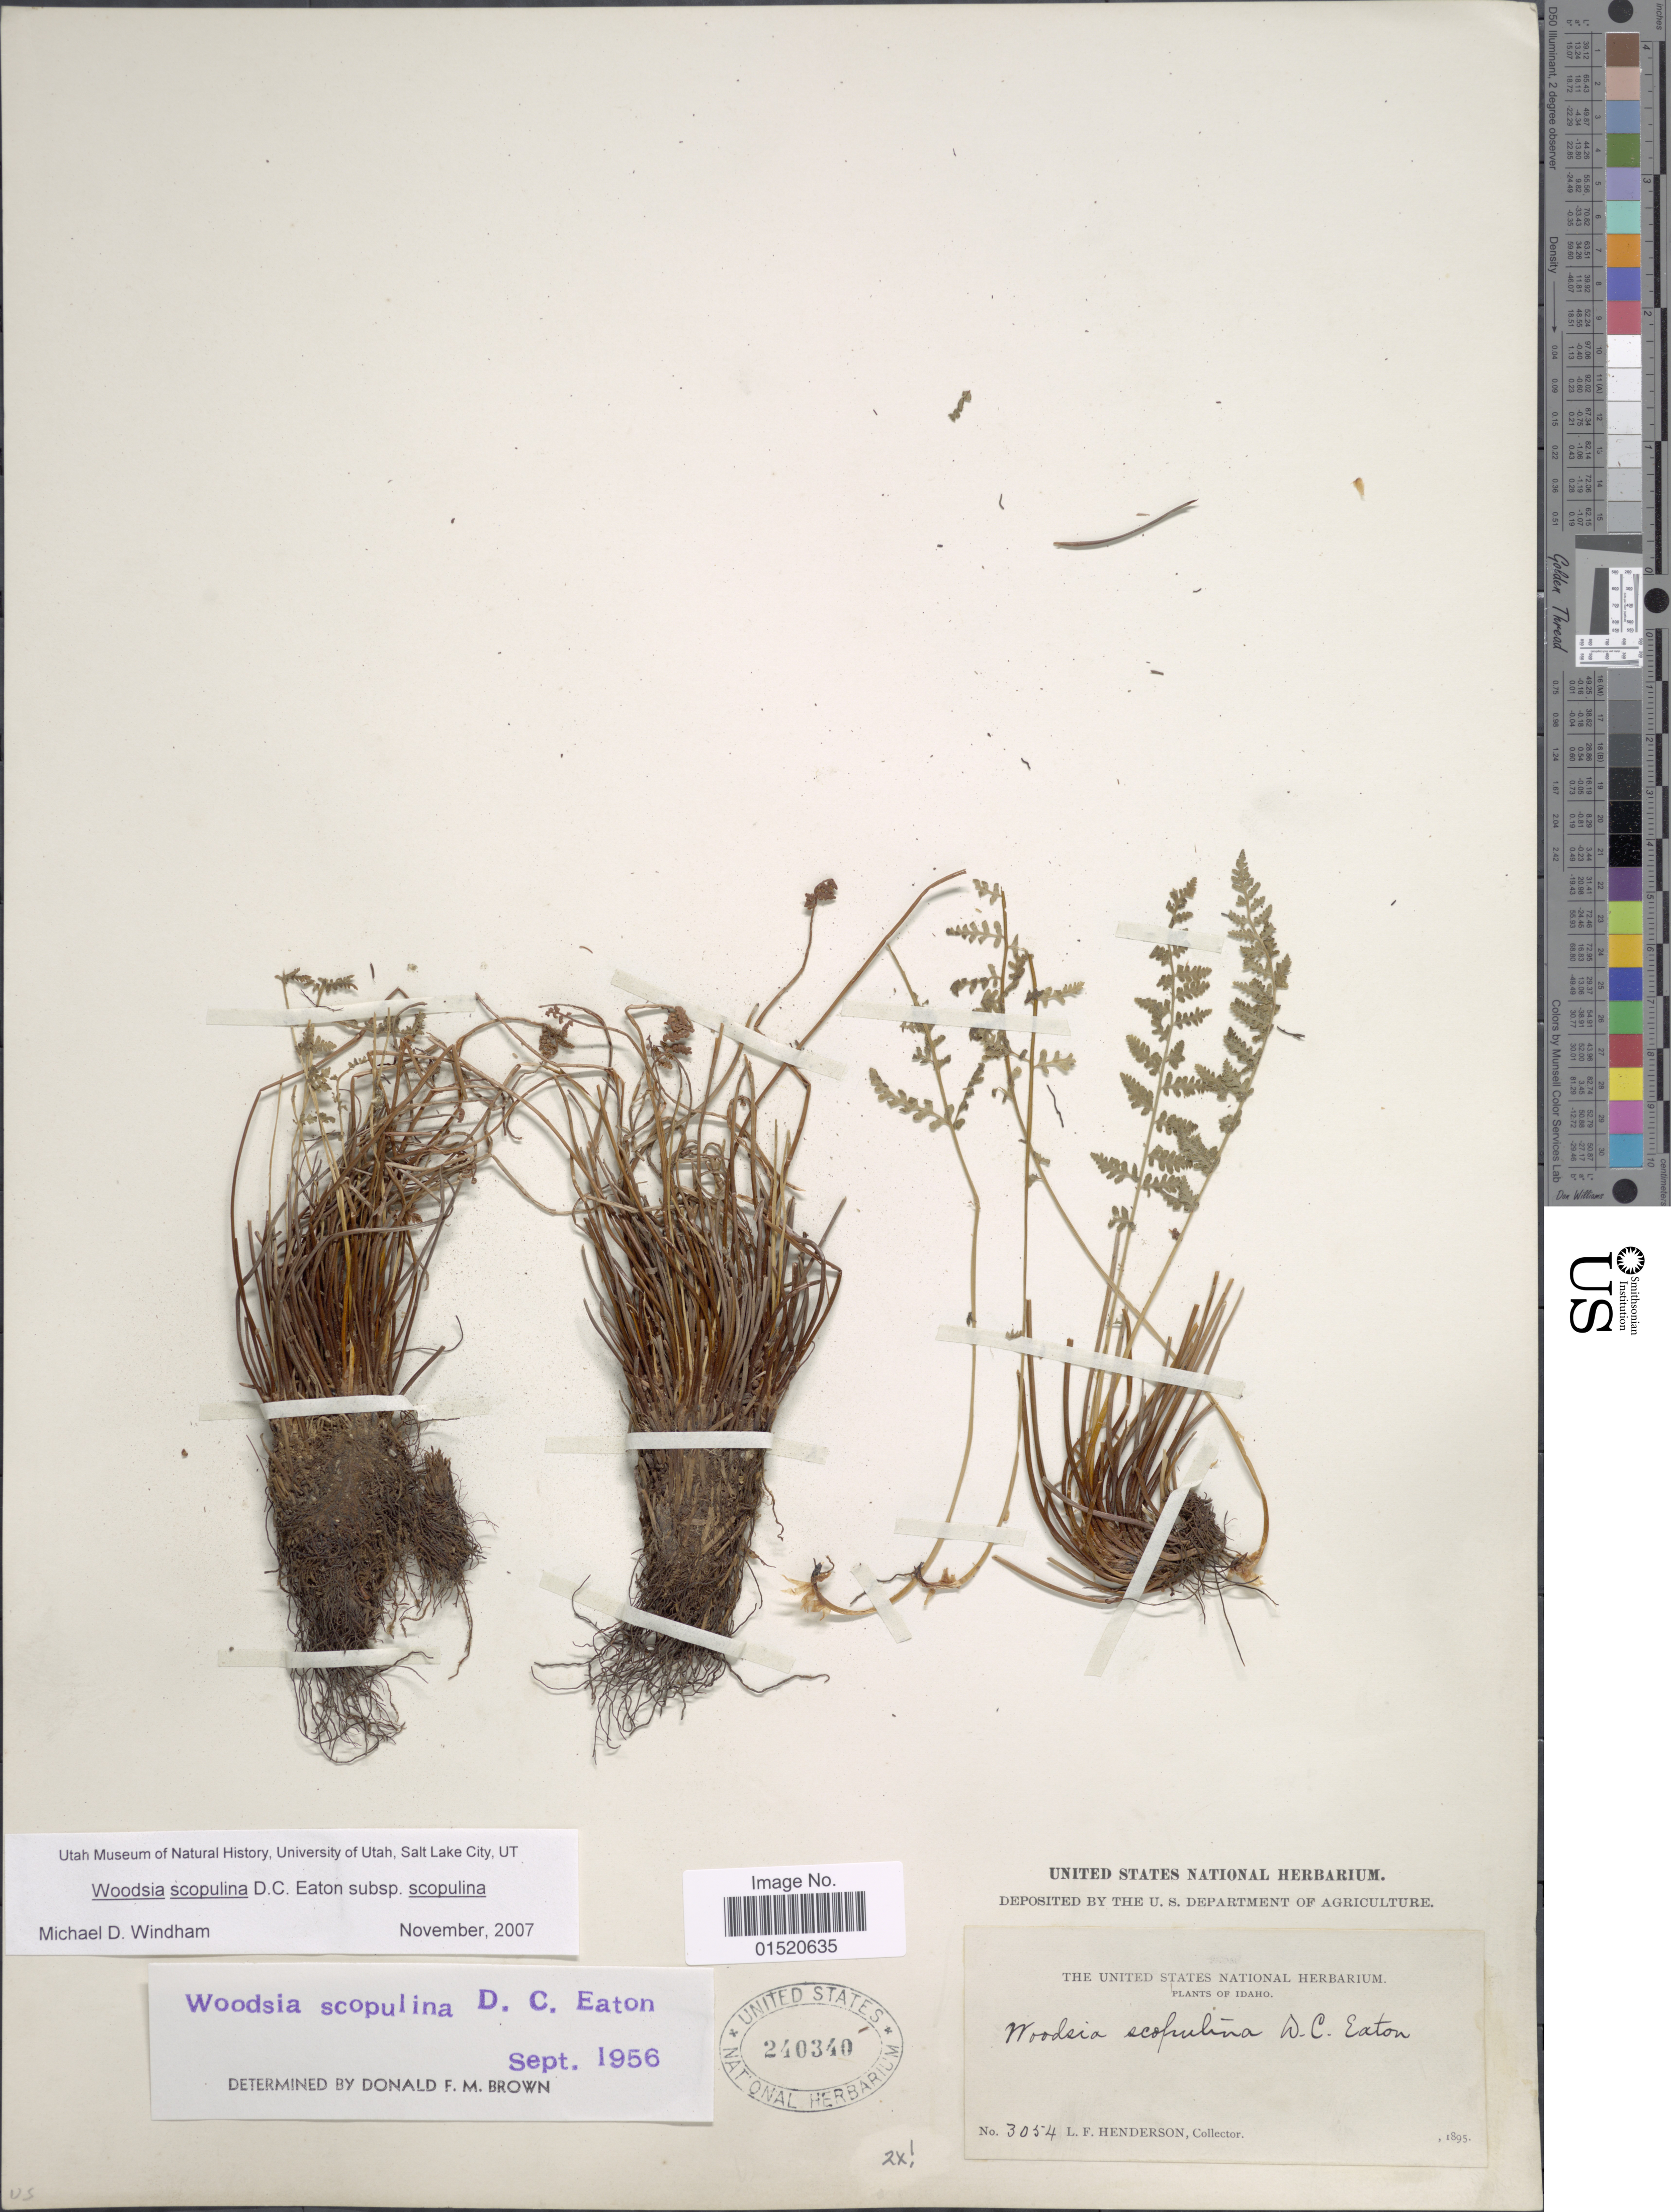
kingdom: Plantae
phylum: Tracheophyta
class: Polypodiopsida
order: Polypodiales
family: Woodsiaceae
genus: Woodsia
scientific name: Woodsia scopulina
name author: D.C. Eaton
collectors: L. Henderson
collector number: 3054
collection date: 1895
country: United States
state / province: Idaho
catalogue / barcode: US 240340